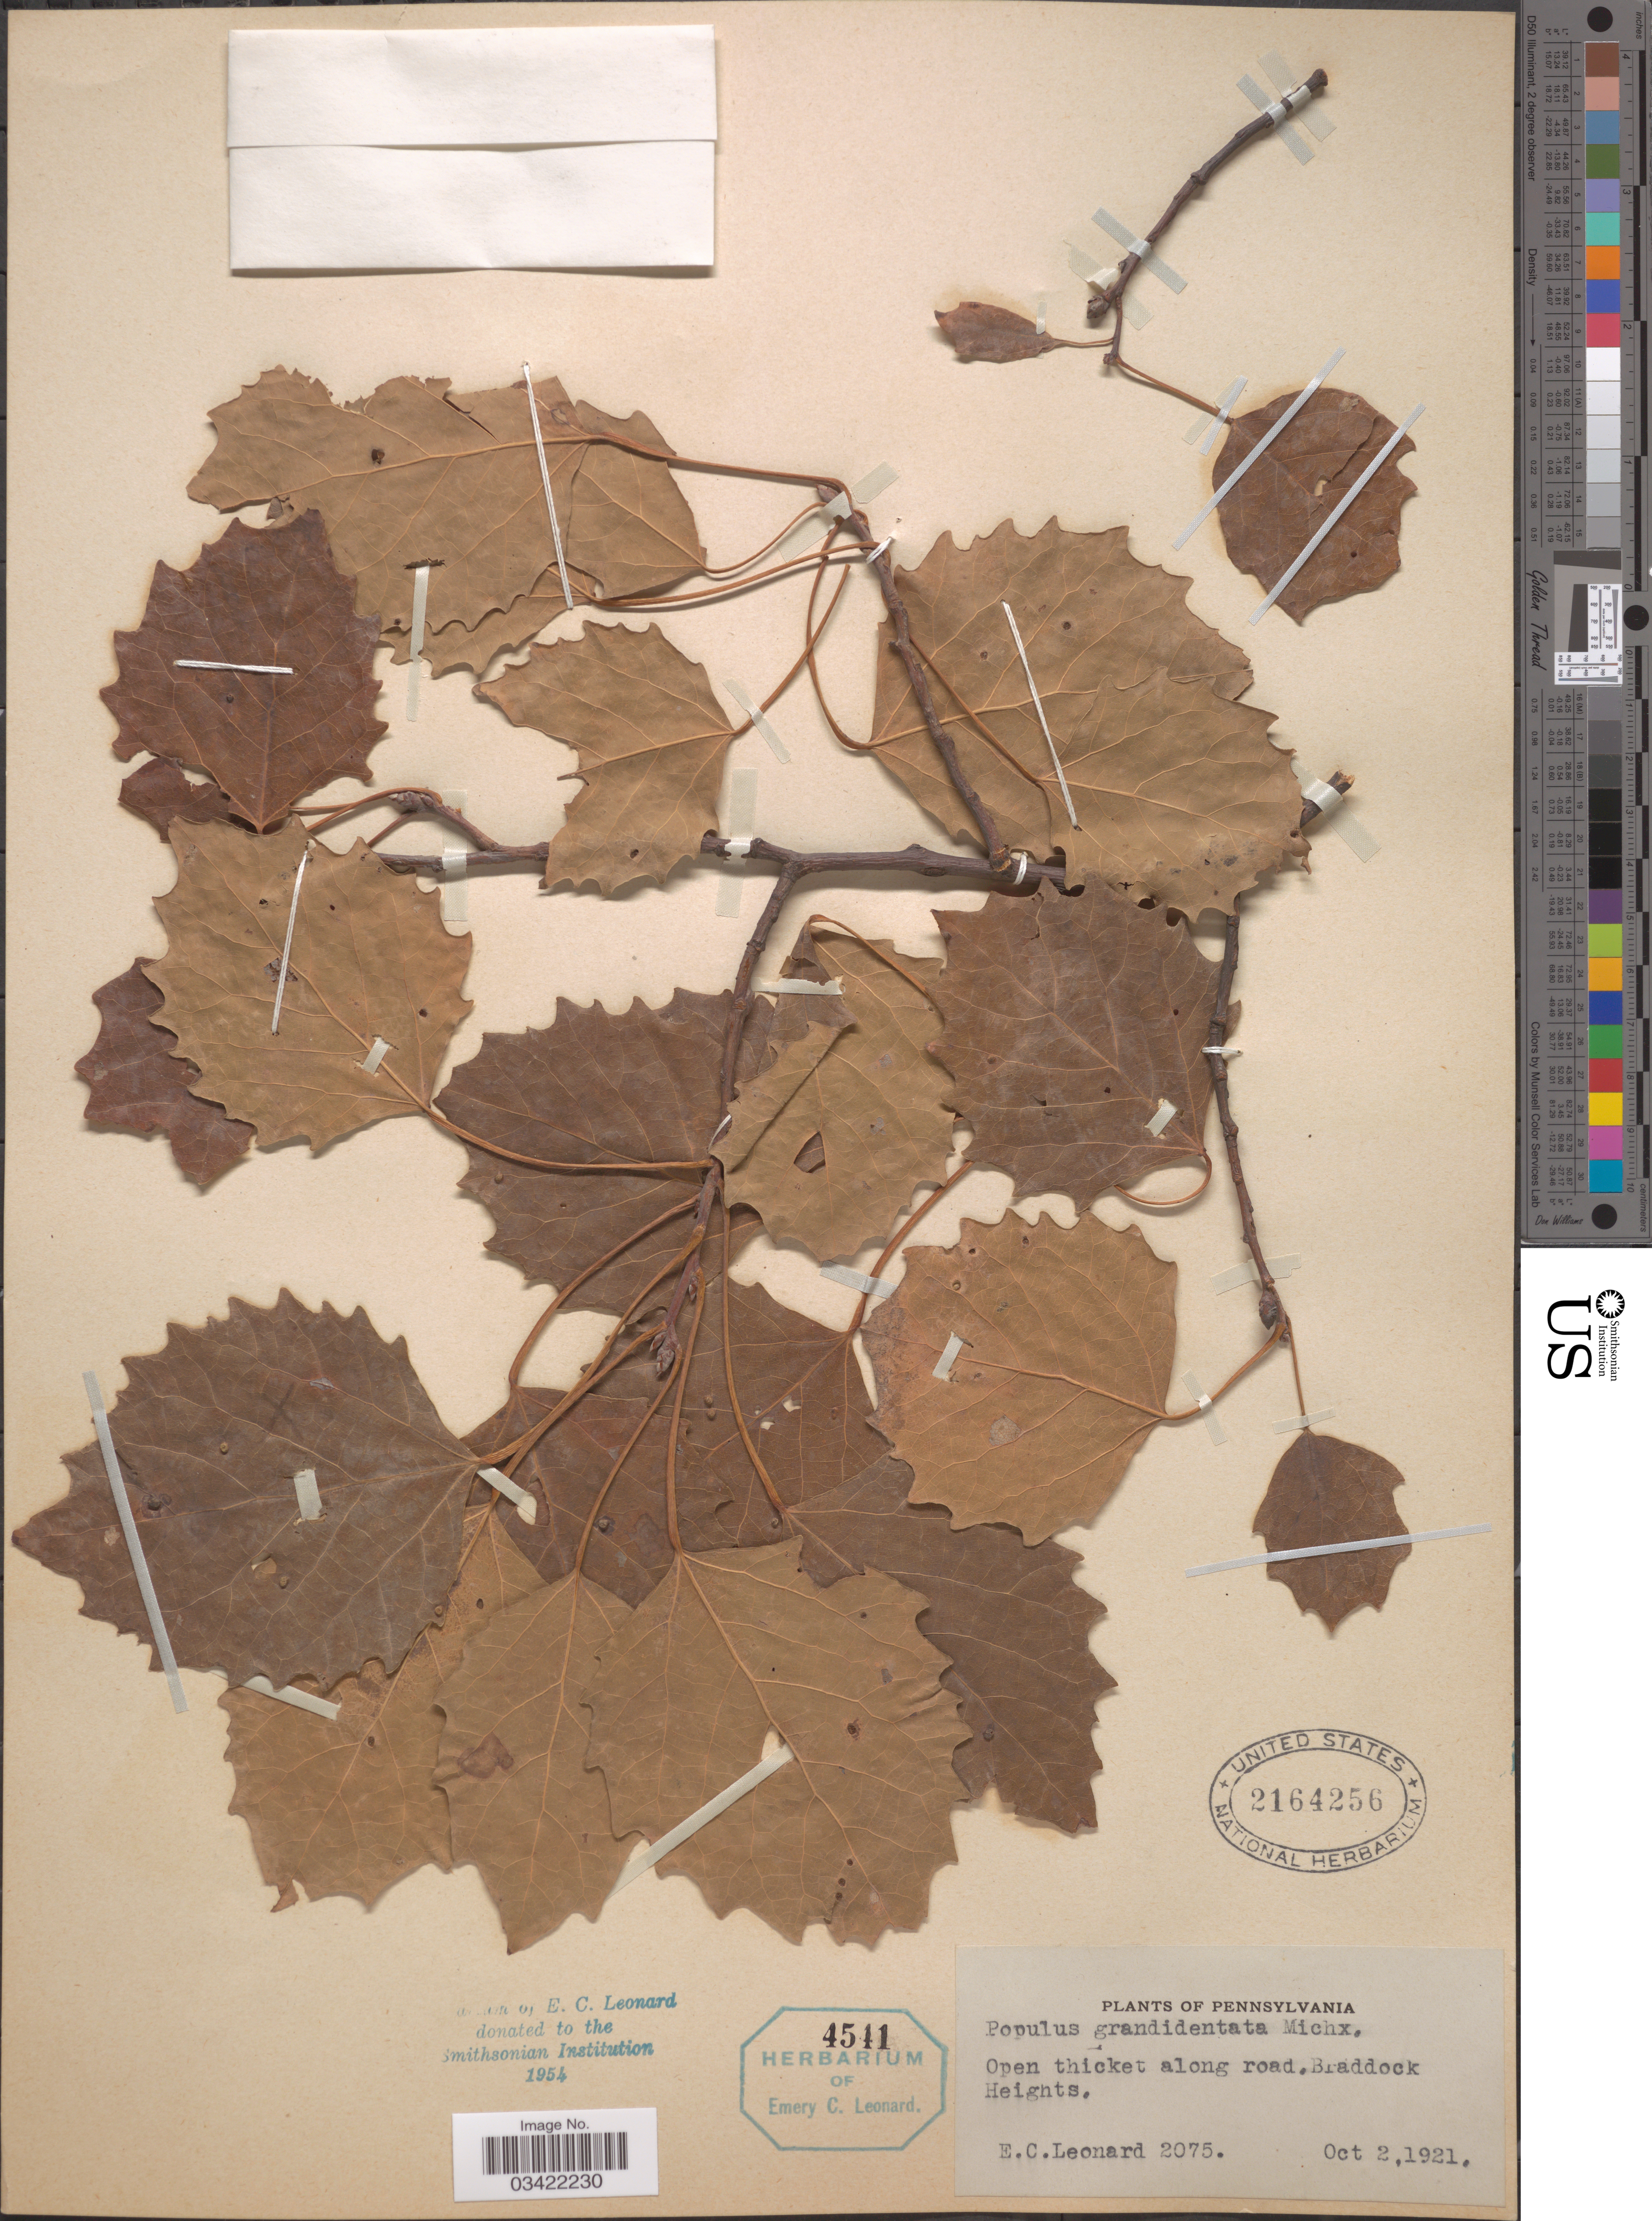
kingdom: Plantae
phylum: Tracheophyta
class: Magnoliopsida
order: Malpighiales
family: Salicaceae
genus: Populus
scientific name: Populus grandidentata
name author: Michx.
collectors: E. C. Leonard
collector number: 2075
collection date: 1921-10-02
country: United States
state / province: Pennsylvania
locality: Braddock Heights.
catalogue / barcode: US 2164256